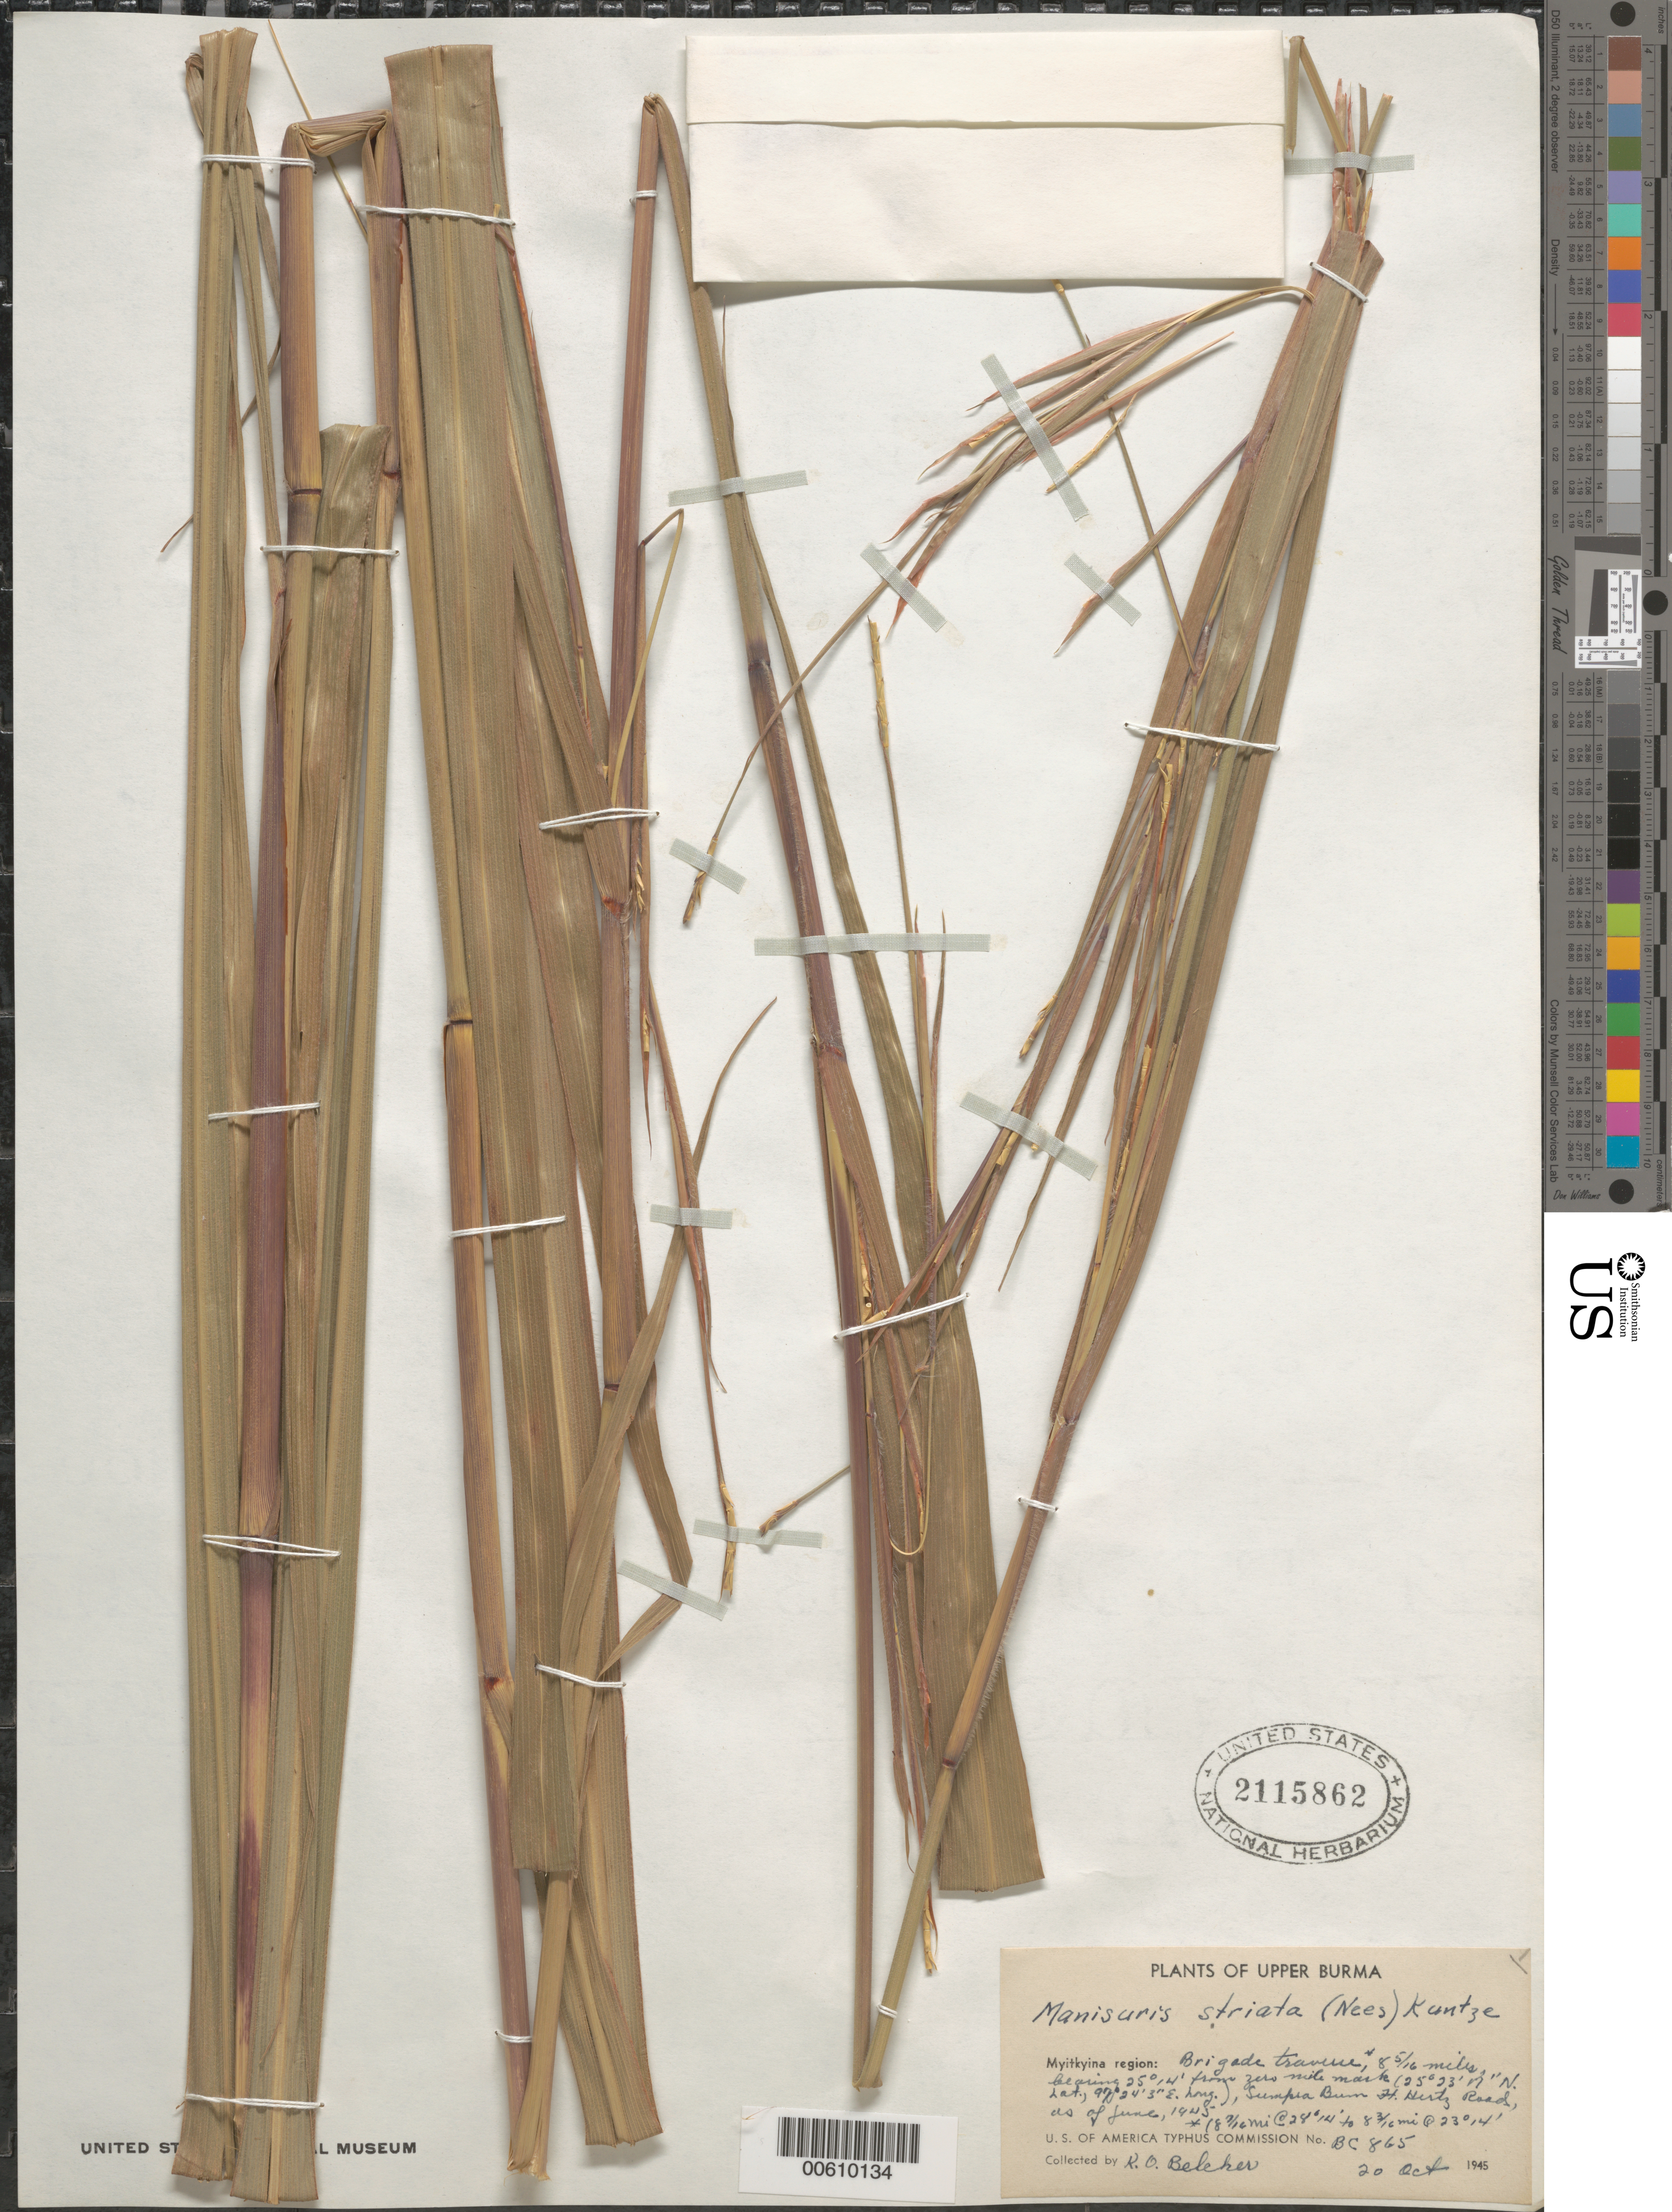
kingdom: Plantae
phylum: Tracheophyta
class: Liliopsida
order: Poales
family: Poaceae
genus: Rottboellia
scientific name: Rottboellia striata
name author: Nees ex Steud.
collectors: R. Belcher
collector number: BC 865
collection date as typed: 20 Oct 1945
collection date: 1945-10-20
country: Myanmar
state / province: Kachin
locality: Myitkyina, Brigade traverse, Sumpra Bum-Fort Hertz Road, Upper Burma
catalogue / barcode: US 2115862